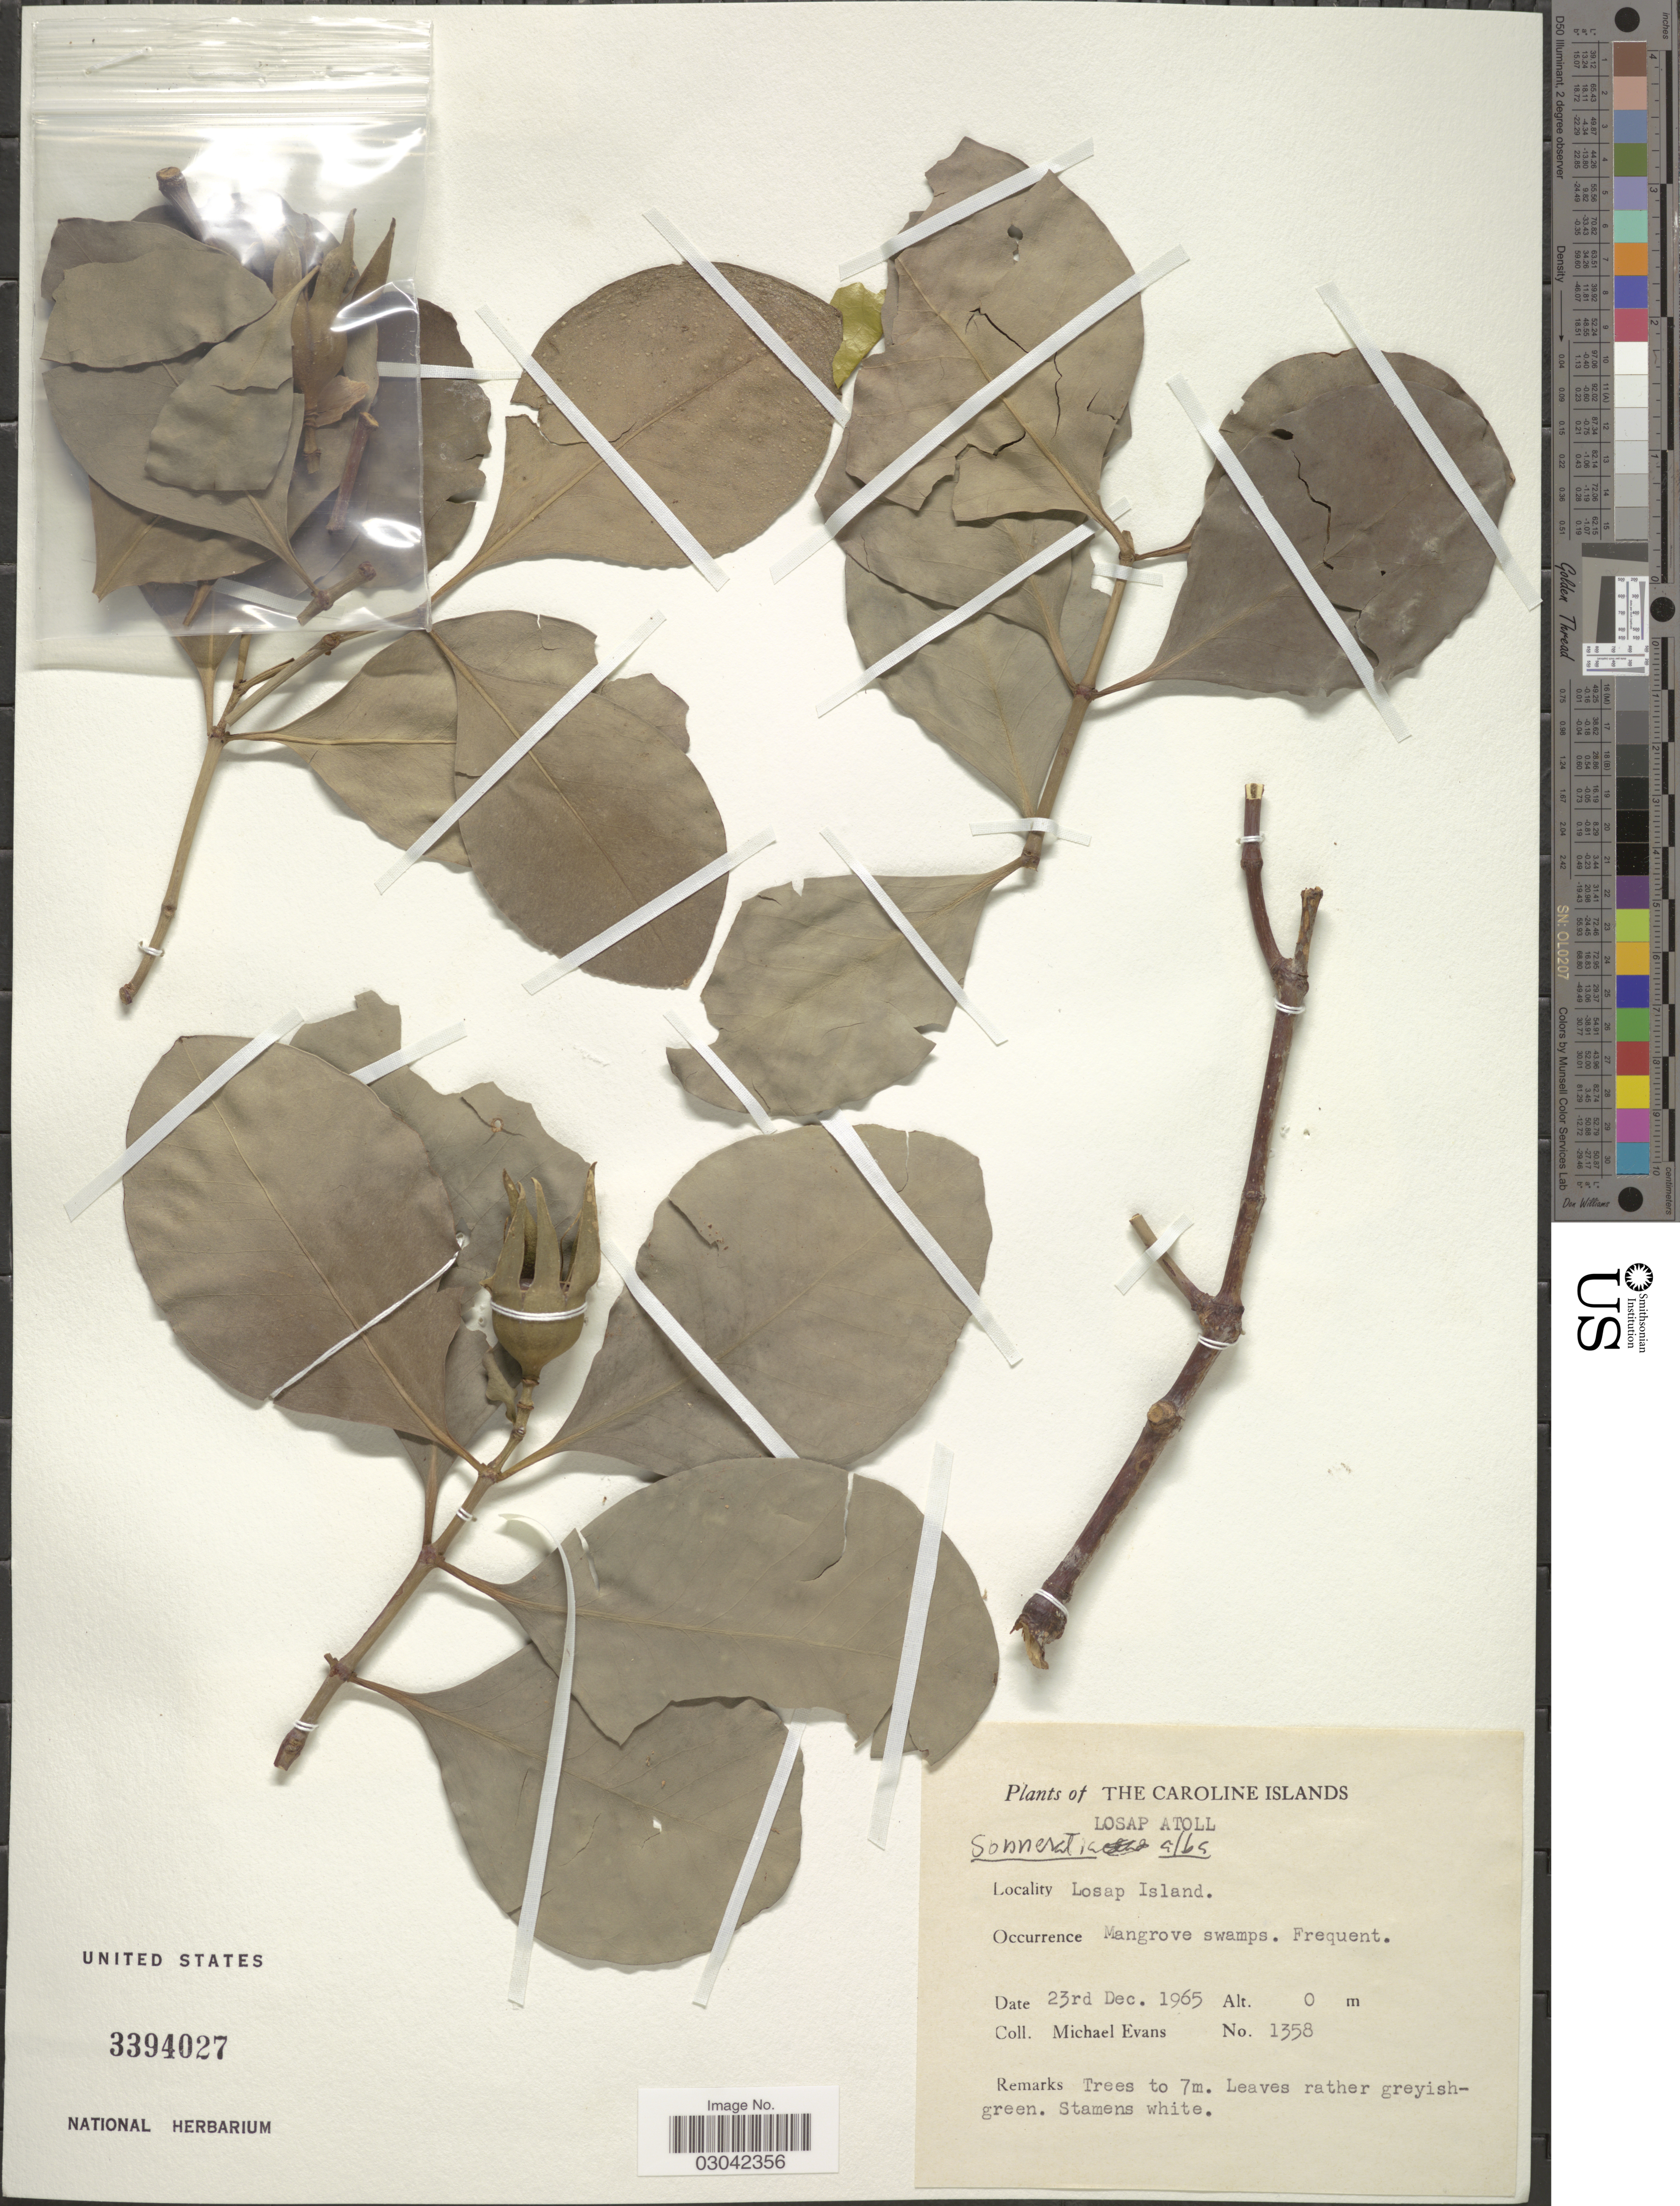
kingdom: Plantae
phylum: Tracheophyta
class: Magnoliopsida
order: Myrtales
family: Lythraceae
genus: Sonneratia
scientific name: Sonneratia alba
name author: Sm.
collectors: M. Evans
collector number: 1358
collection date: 1965-12-23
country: Micronesia, Federated States of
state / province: Truk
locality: Caroline Islands. Losap Atoll. Losap Island.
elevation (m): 0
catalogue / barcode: US 3394027